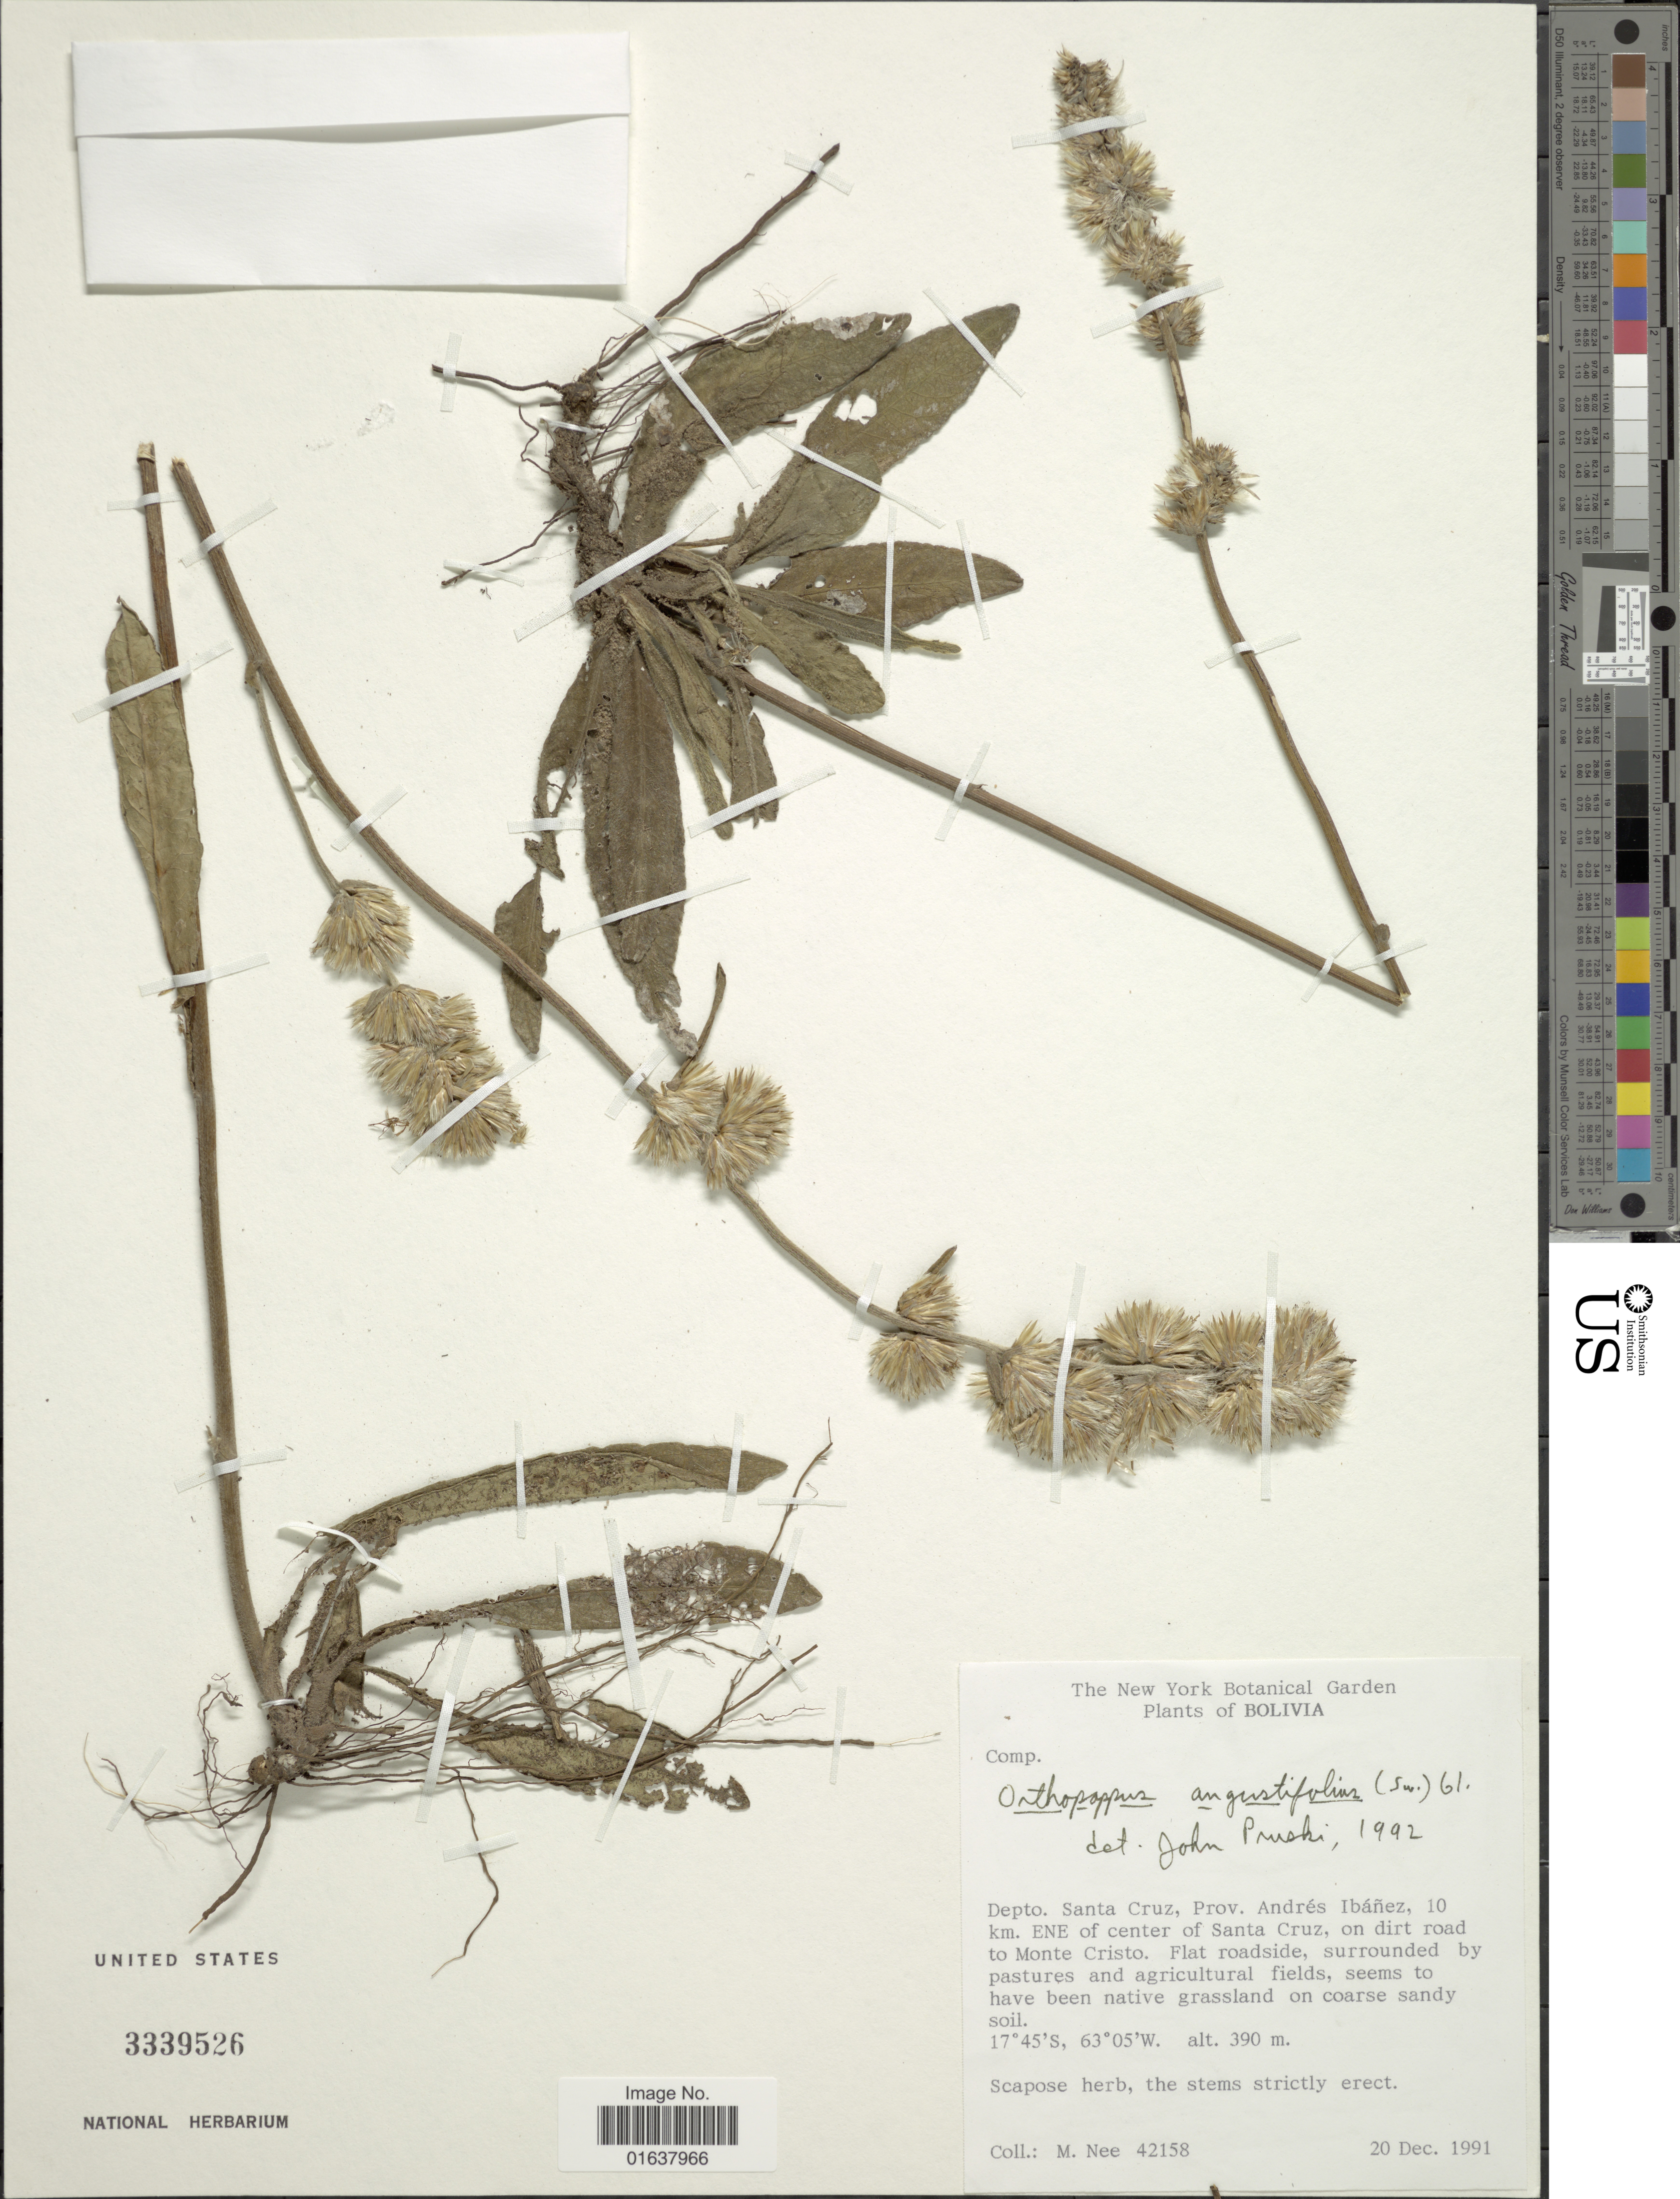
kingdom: Plantae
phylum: Tracheophyta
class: Magnoliopsida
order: Asterales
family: Asteraceae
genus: Orthopappus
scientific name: Orthopappus angustifolius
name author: (Sw.) Gleason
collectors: M. Nee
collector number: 42158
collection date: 1991-12-20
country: Bolivia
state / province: Santa Cruz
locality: Prov. Andres Ibanez, 10 km ENE of center of Santa Cruz, on dirt road to Monte Cristo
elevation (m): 390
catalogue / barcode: US 3339526